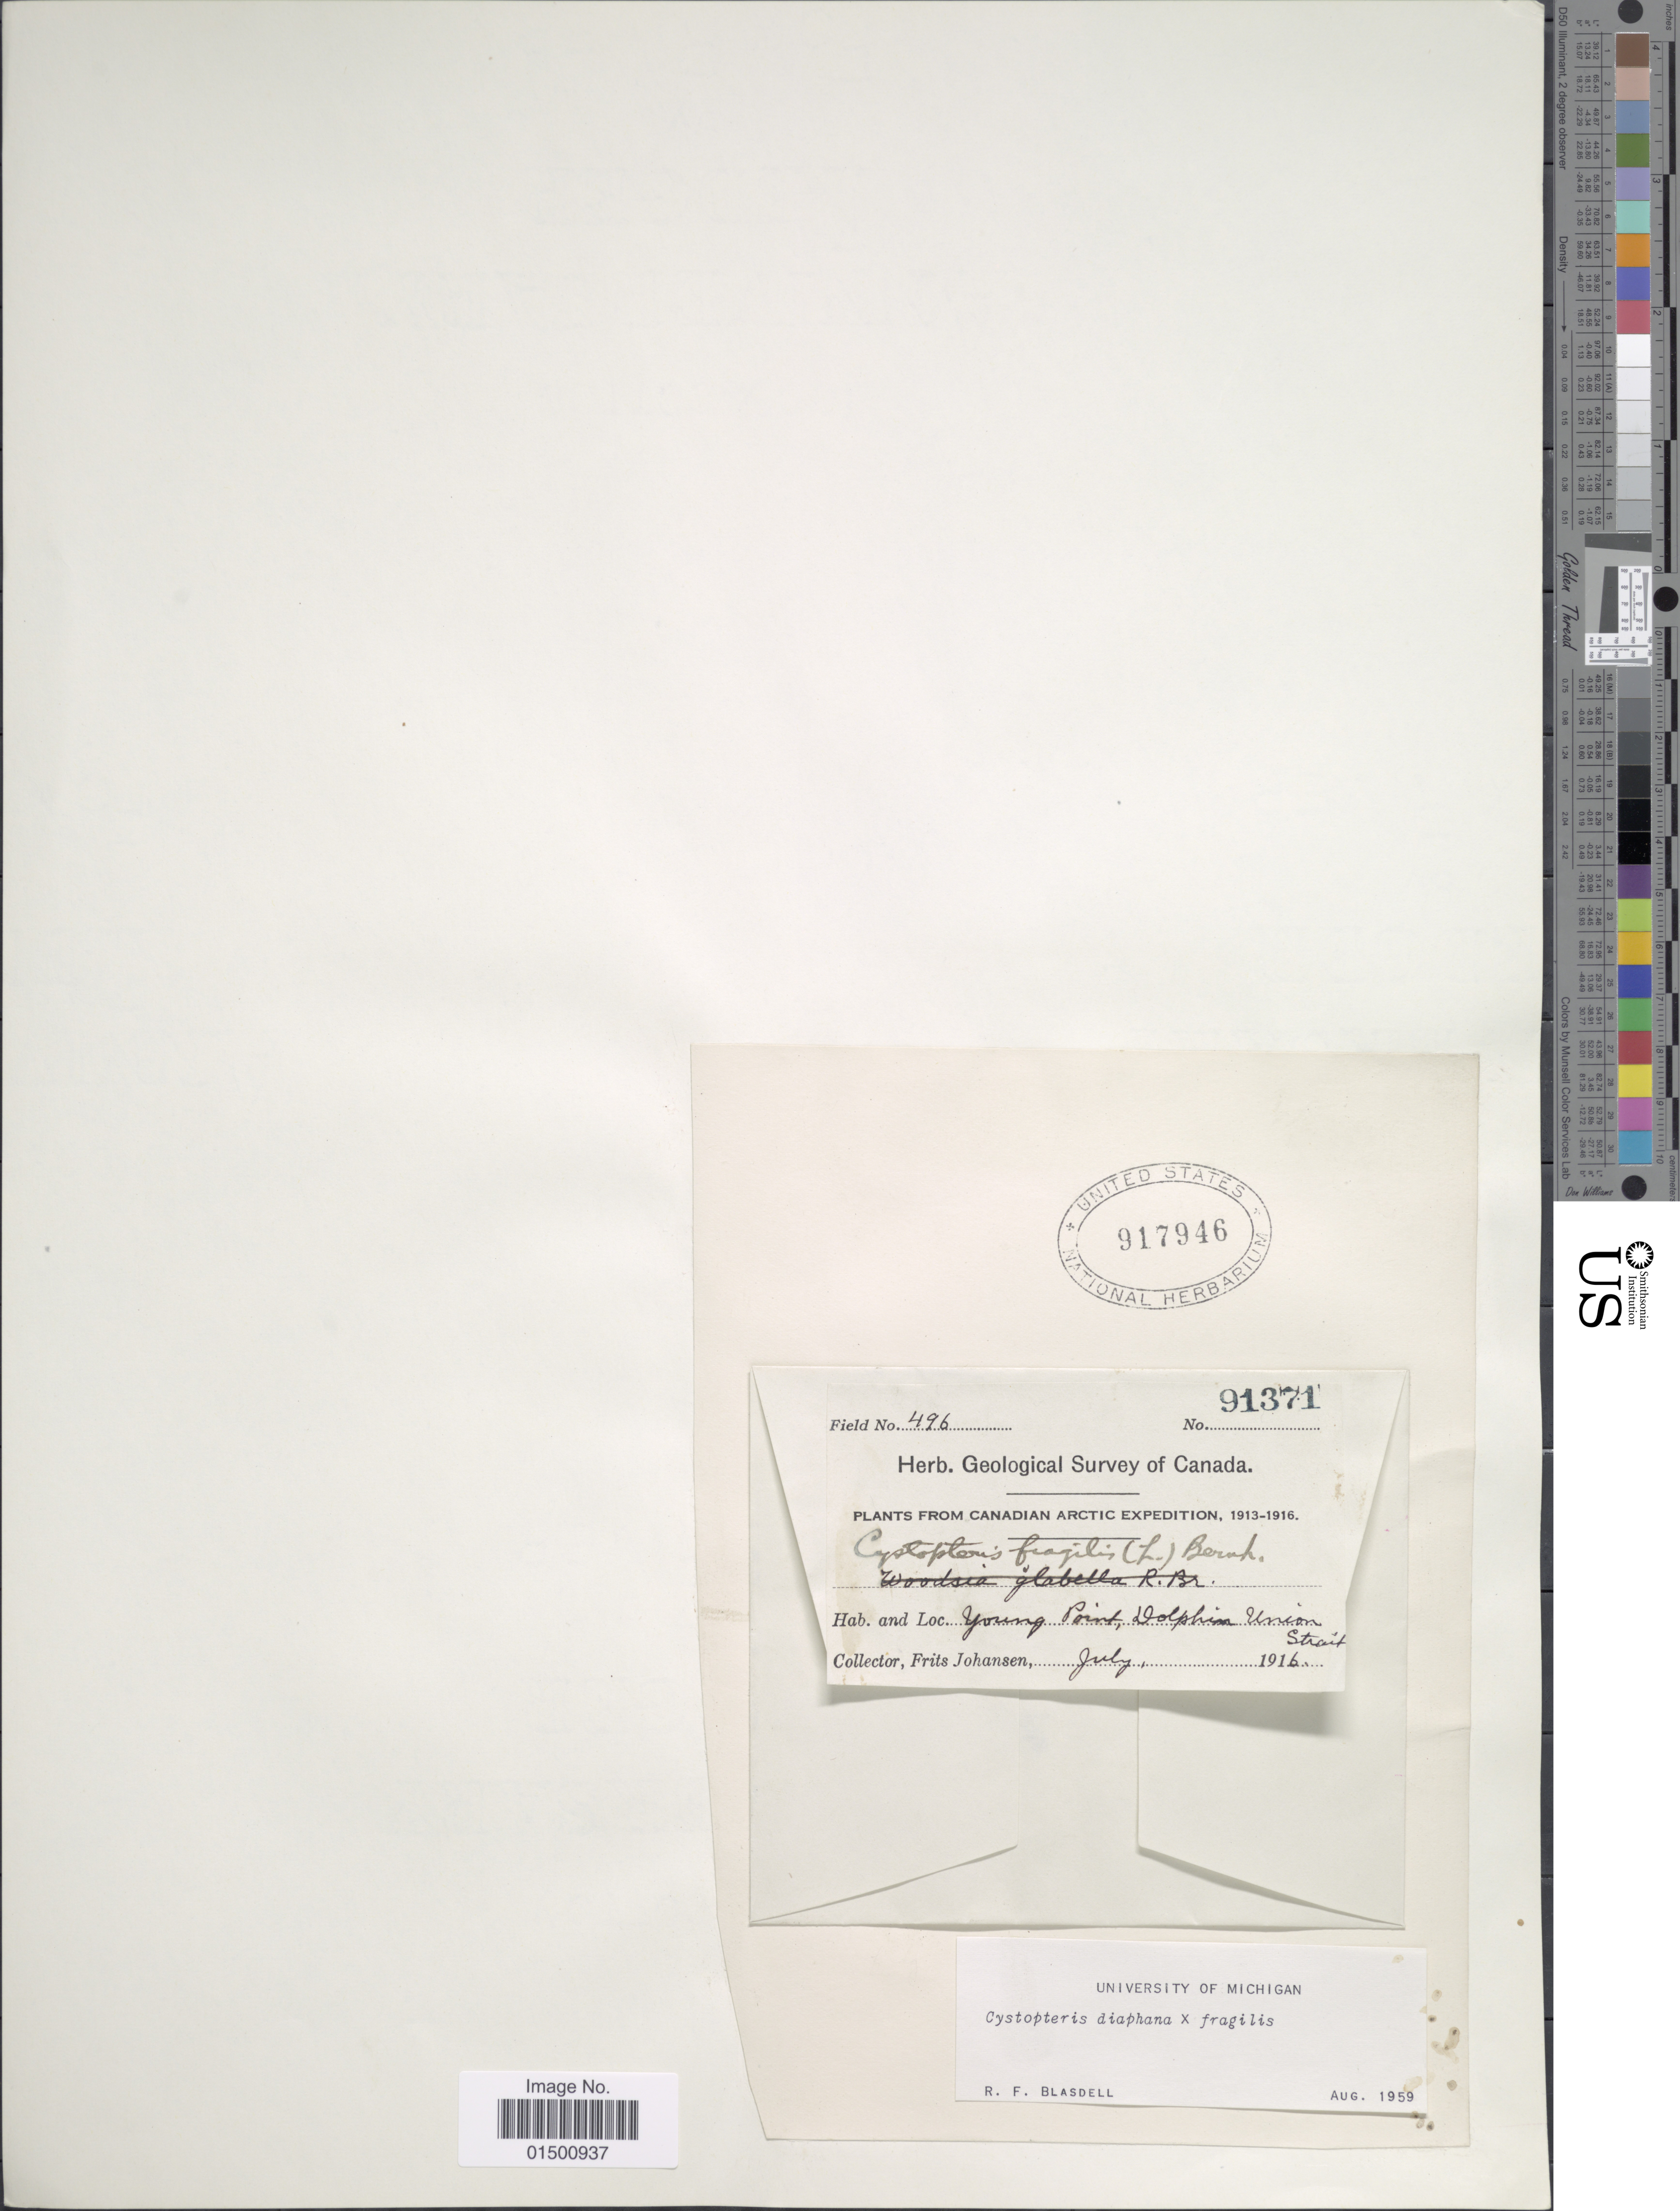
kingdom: Plantae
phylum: Tracheophyta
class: Polypodiopsida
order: Polypodiales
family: Cystopteridaceae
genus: Cystopteris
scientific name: Cystopteris diaphana x C. fragilis (L.) Bernh.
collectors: F. Johansen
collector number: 91371/ 496*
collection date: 1916-07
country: Canada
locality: Young Point, Dolphin Union Strait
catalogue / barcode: US 917946